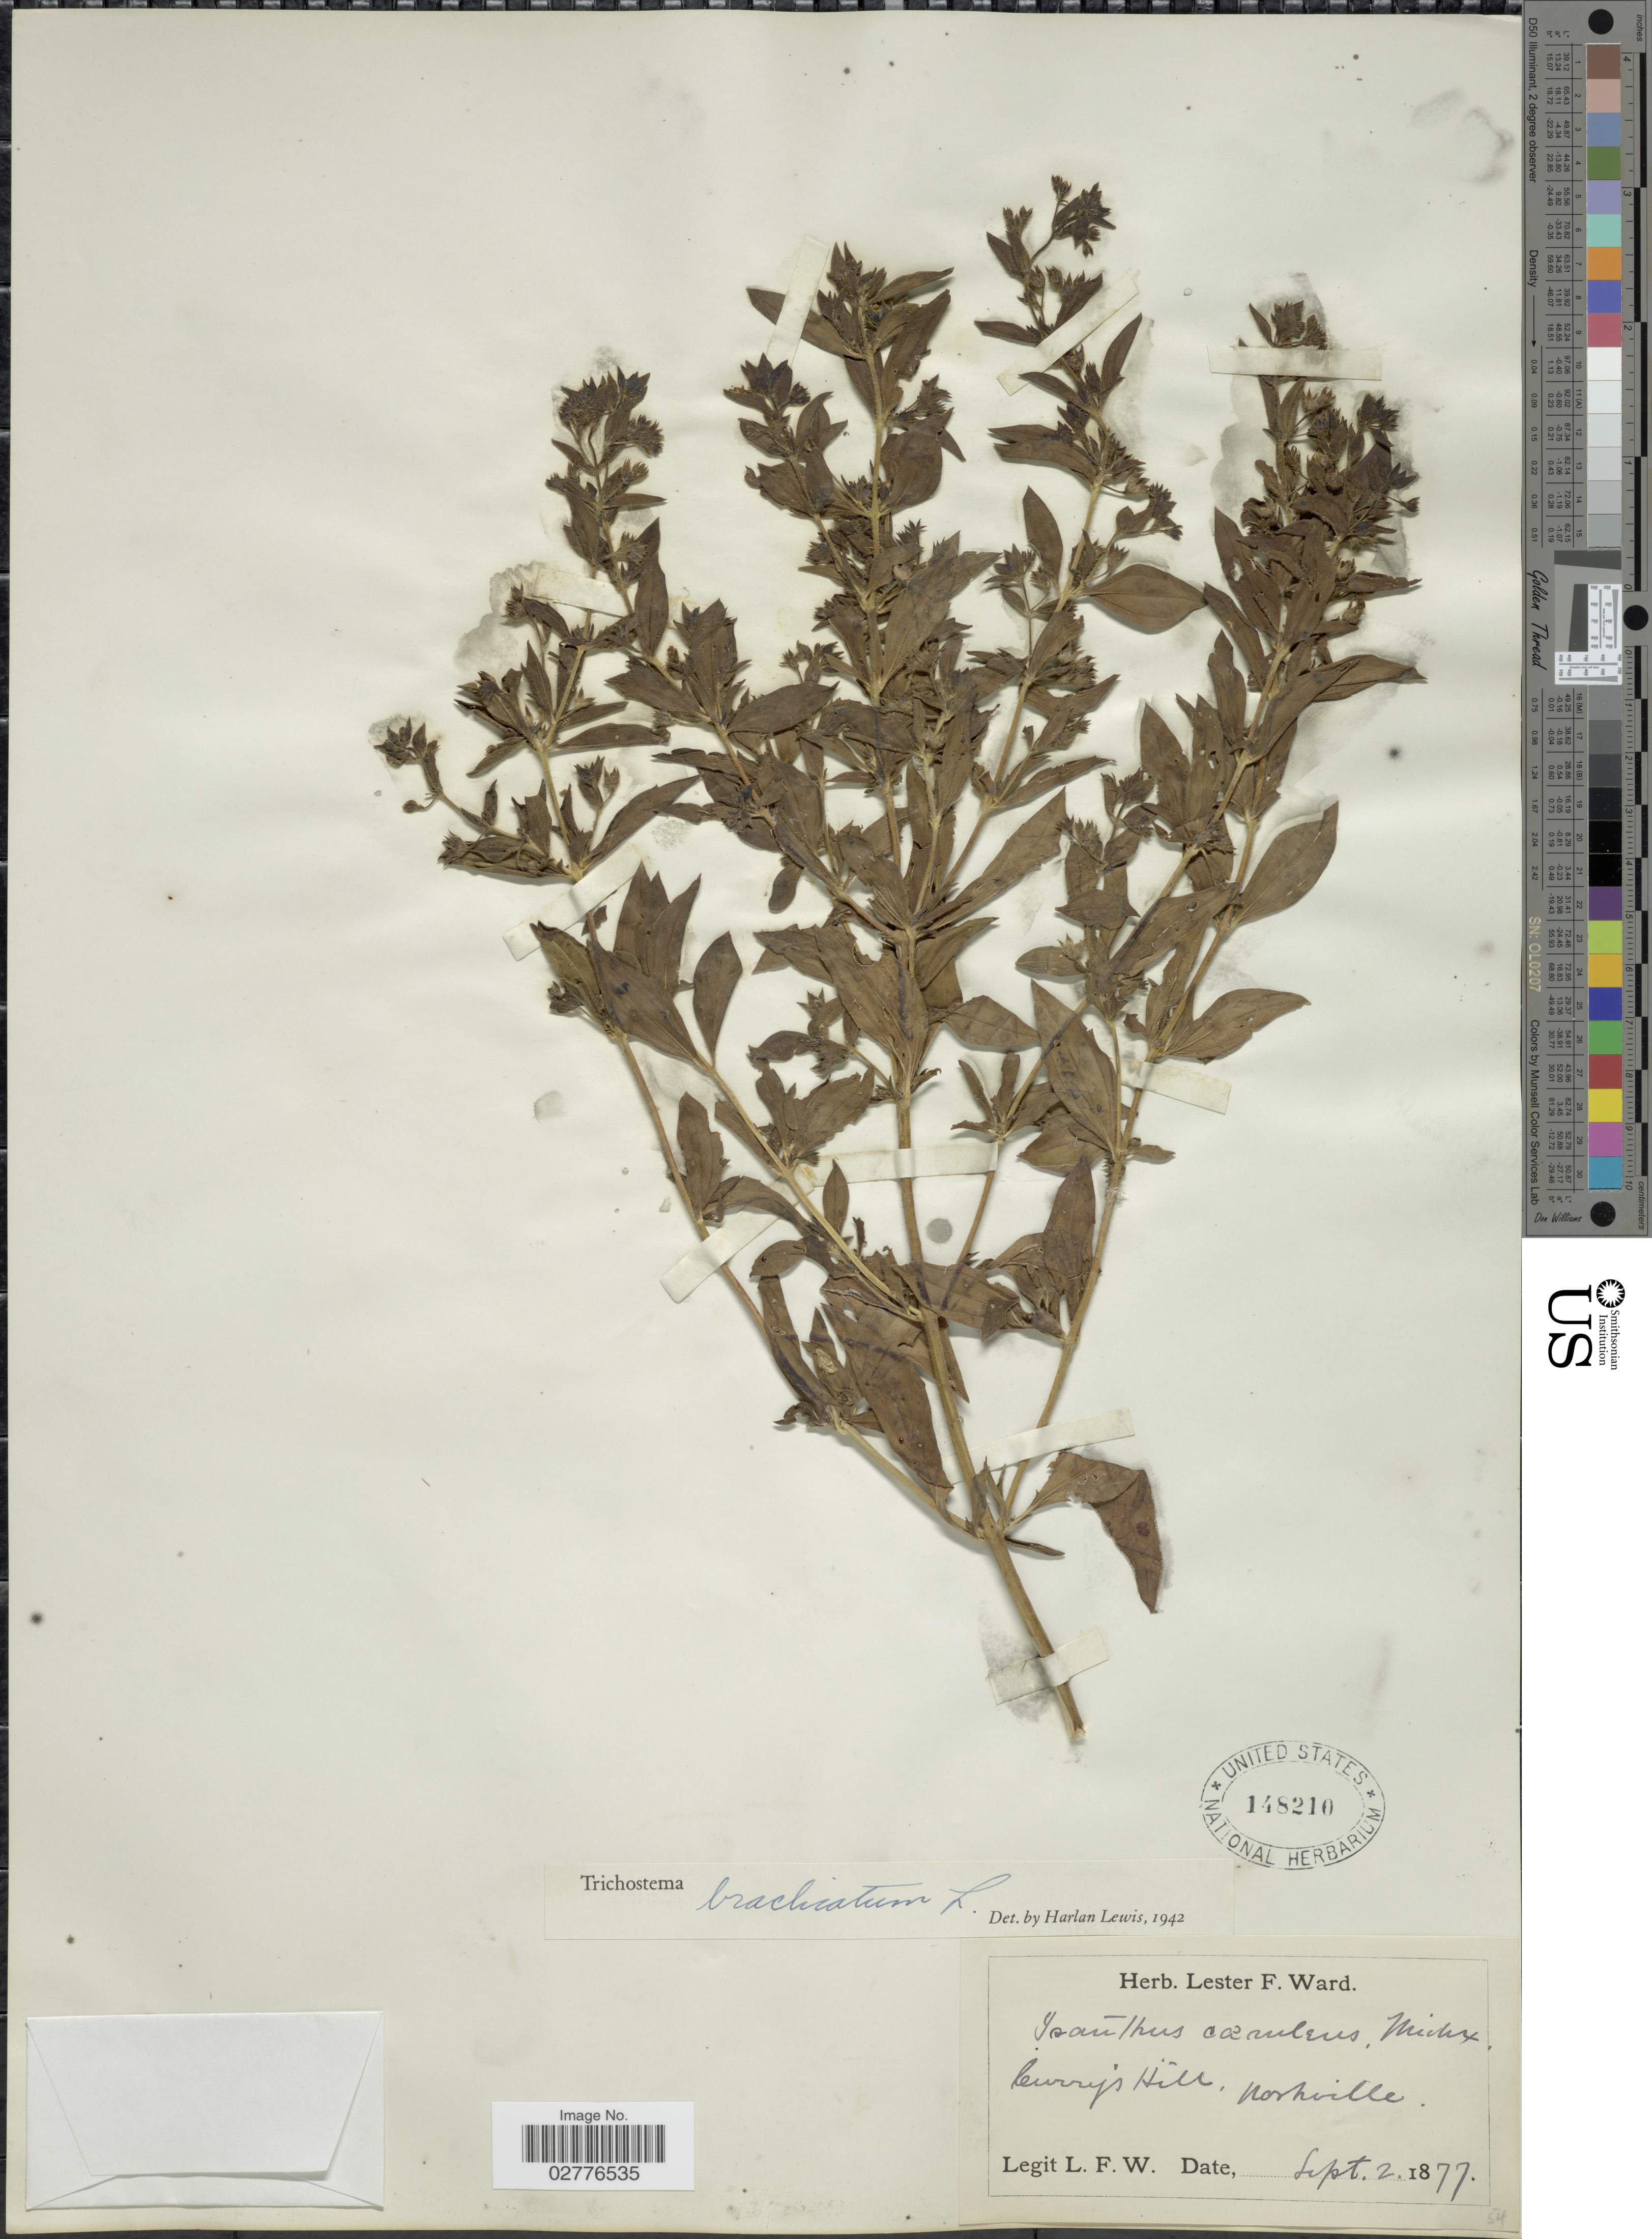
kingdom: Plantae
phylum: Tracheophyta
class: Magnoliopsida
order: Lamiales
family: Lamiaceae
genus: Trichostema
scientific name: Trichostema brachiatum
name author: L.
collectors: L. F. Ward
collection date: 1877-09-02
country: United States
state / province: Tennessee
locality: Curry's Hill, Nashville.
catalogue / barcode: US 148210